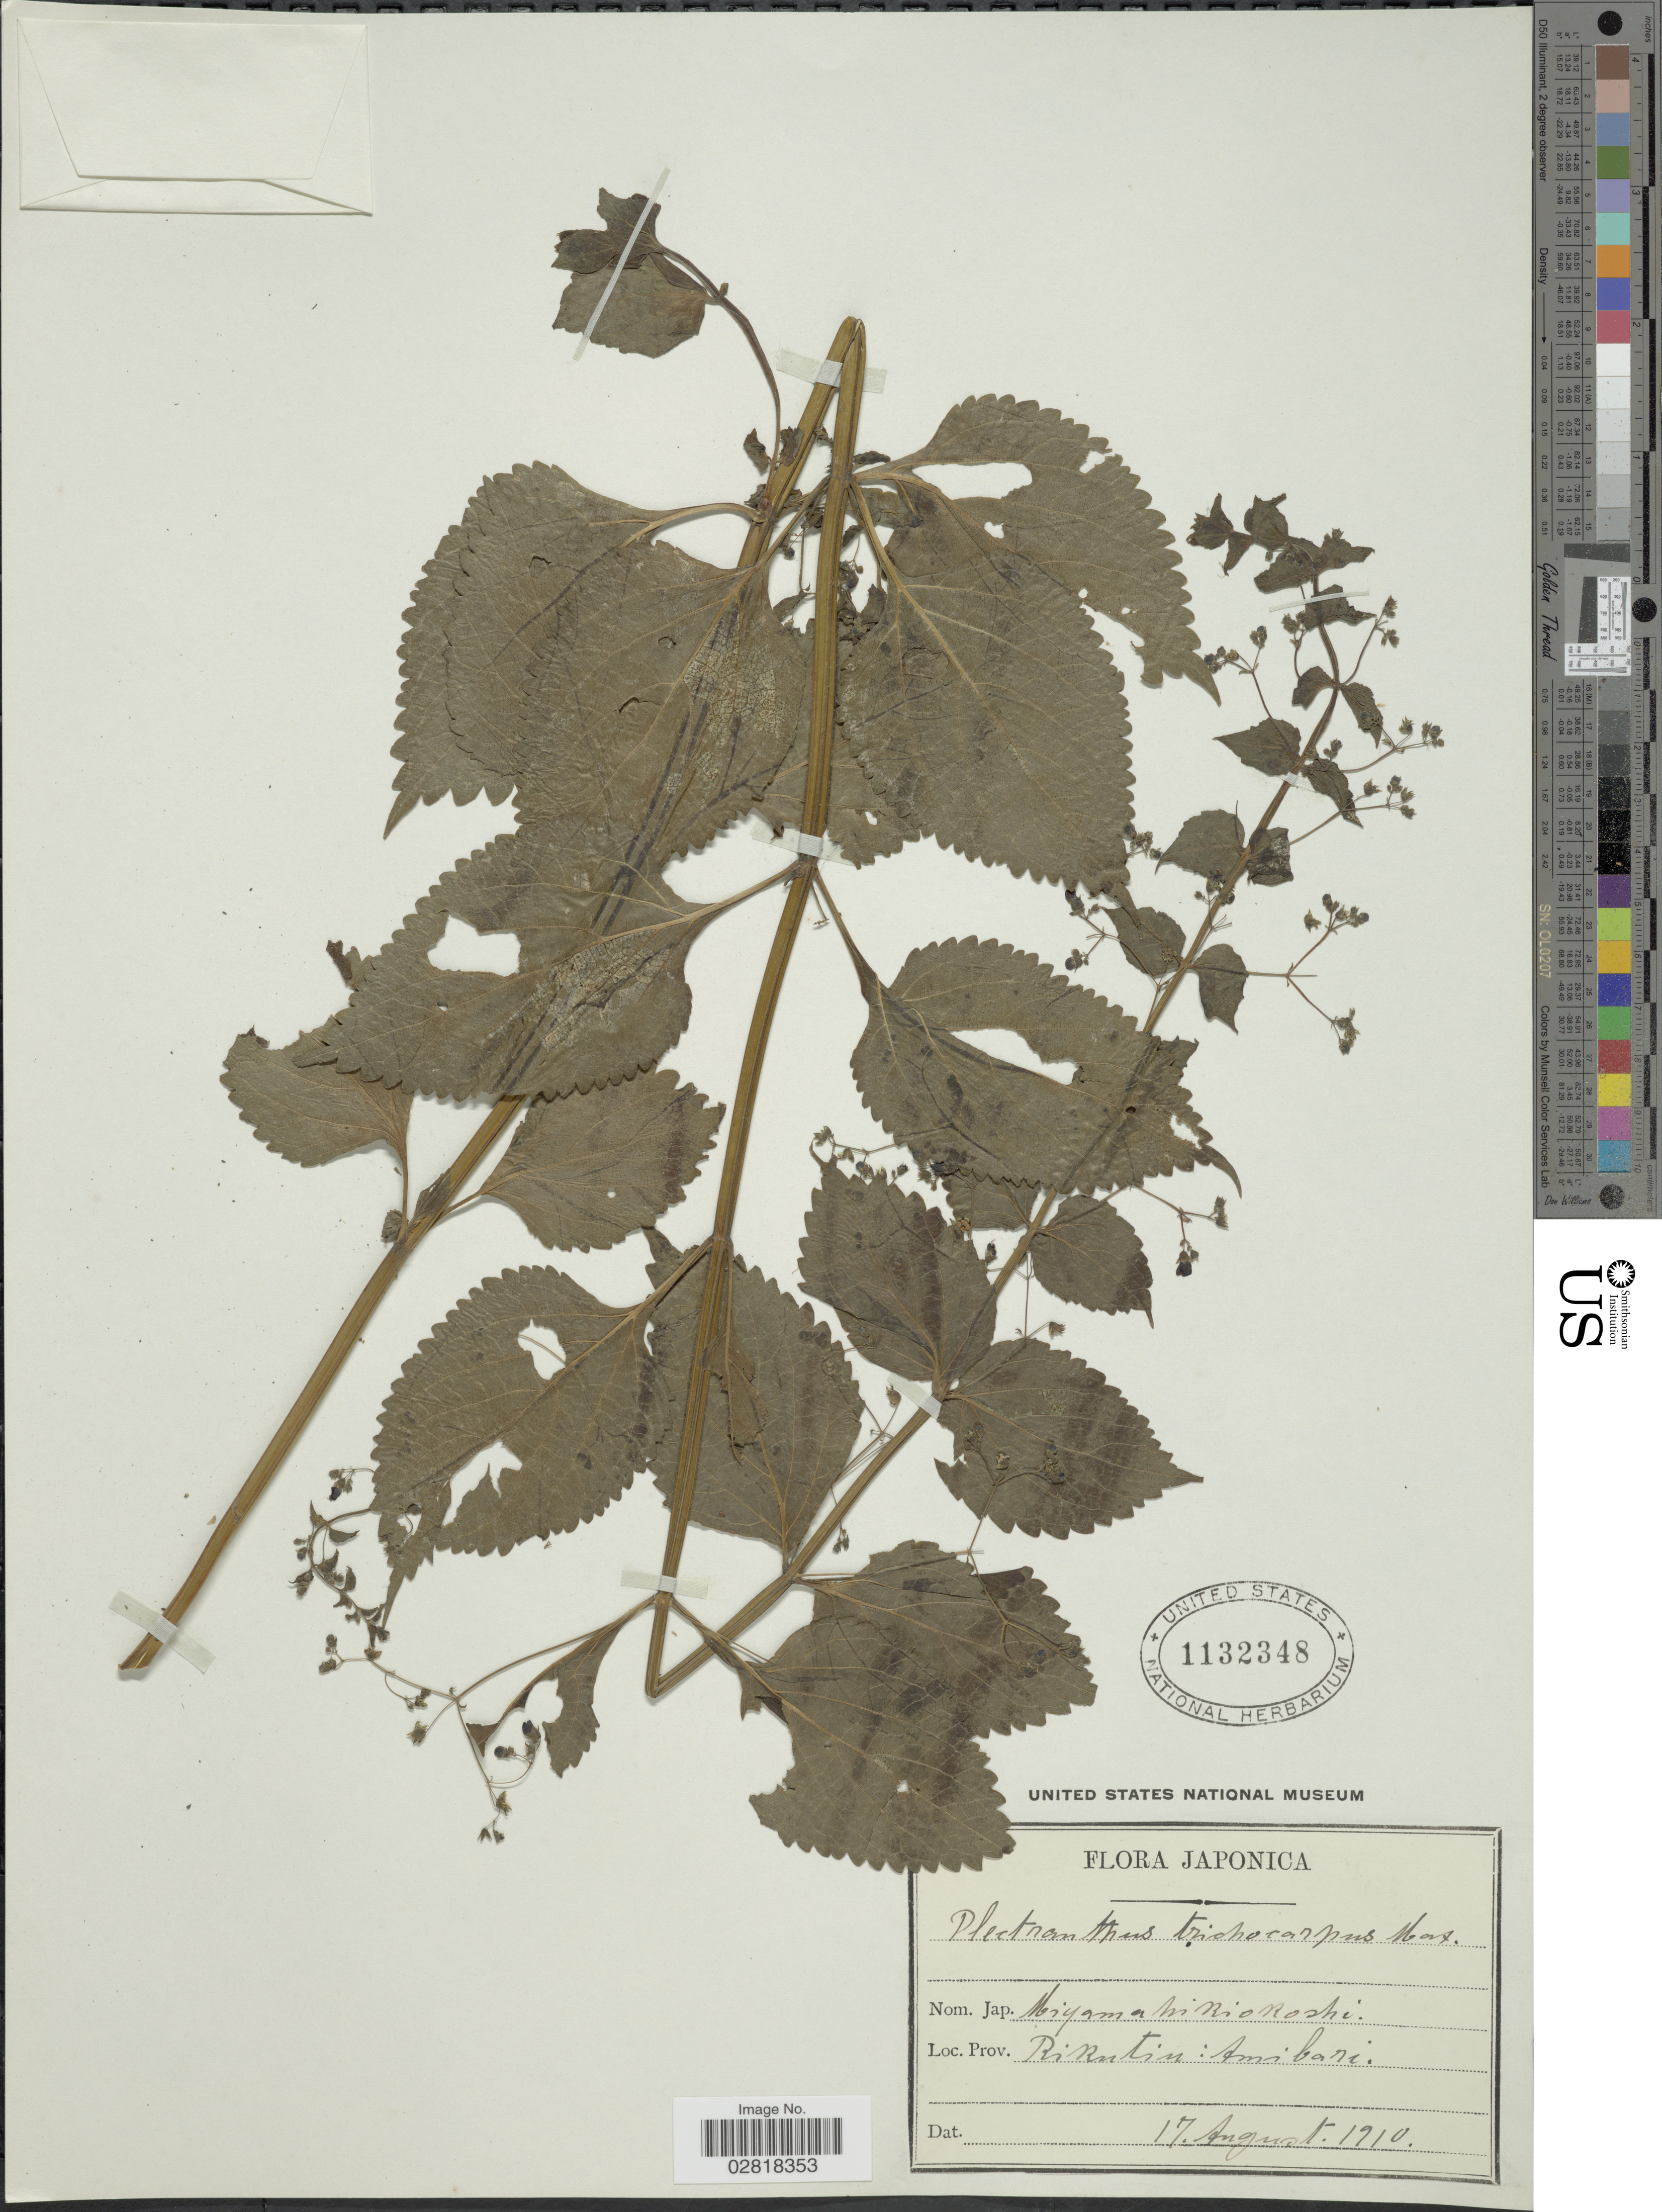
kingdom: Plantae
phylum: Tracheophyta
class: Magnoliopsida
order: Lamiales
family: Lamiaceae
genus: Plectranthus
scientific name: Plectranthus trichocarpus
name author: Maxim.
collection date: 1910-08-17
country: Japan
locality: Rakutin: Amibari.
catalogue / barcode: US 1132348